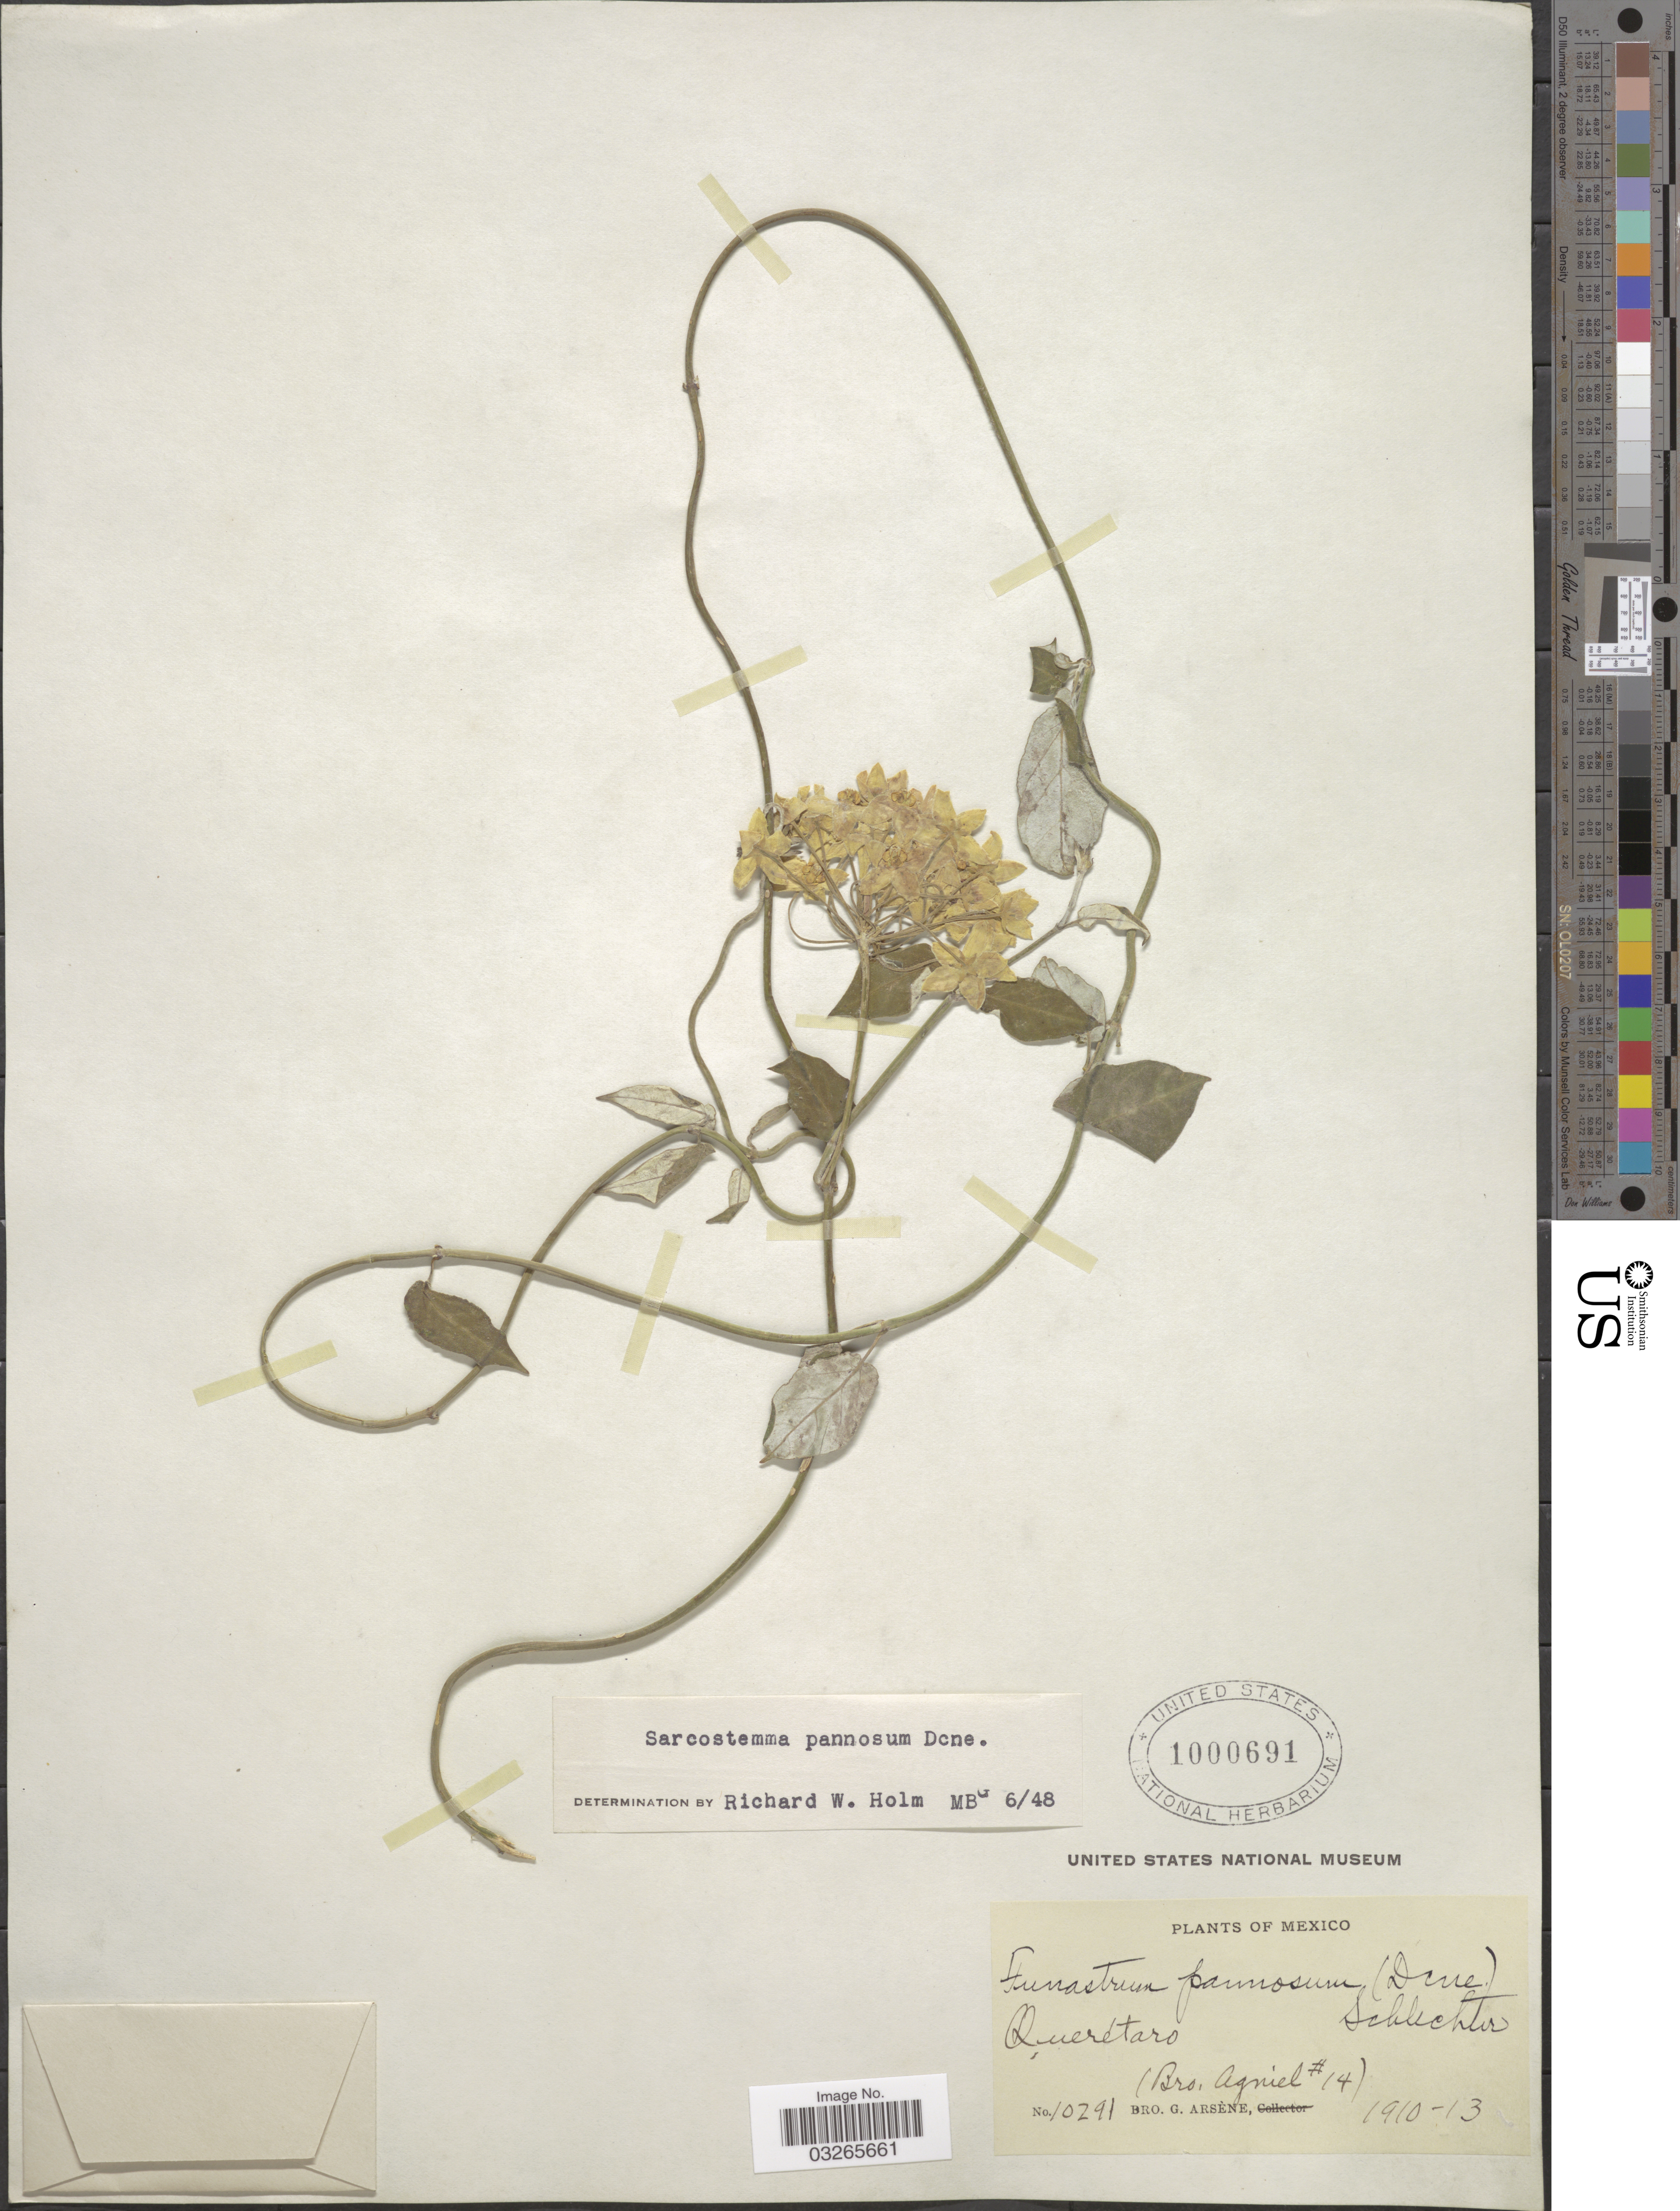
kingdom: Plantae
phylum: Tracheophyta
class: Magnoliopsida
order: Gentianales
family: Apocynaceae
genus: Sarcostemma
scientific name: Sarcostemma pannosum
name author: Decne.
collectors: Bro. G. Arsène & Bro. Agniel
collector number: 14/10291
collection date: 1910/1913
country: Mexico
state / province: Querétaro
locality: Querétaro.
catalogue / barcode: US 1000691